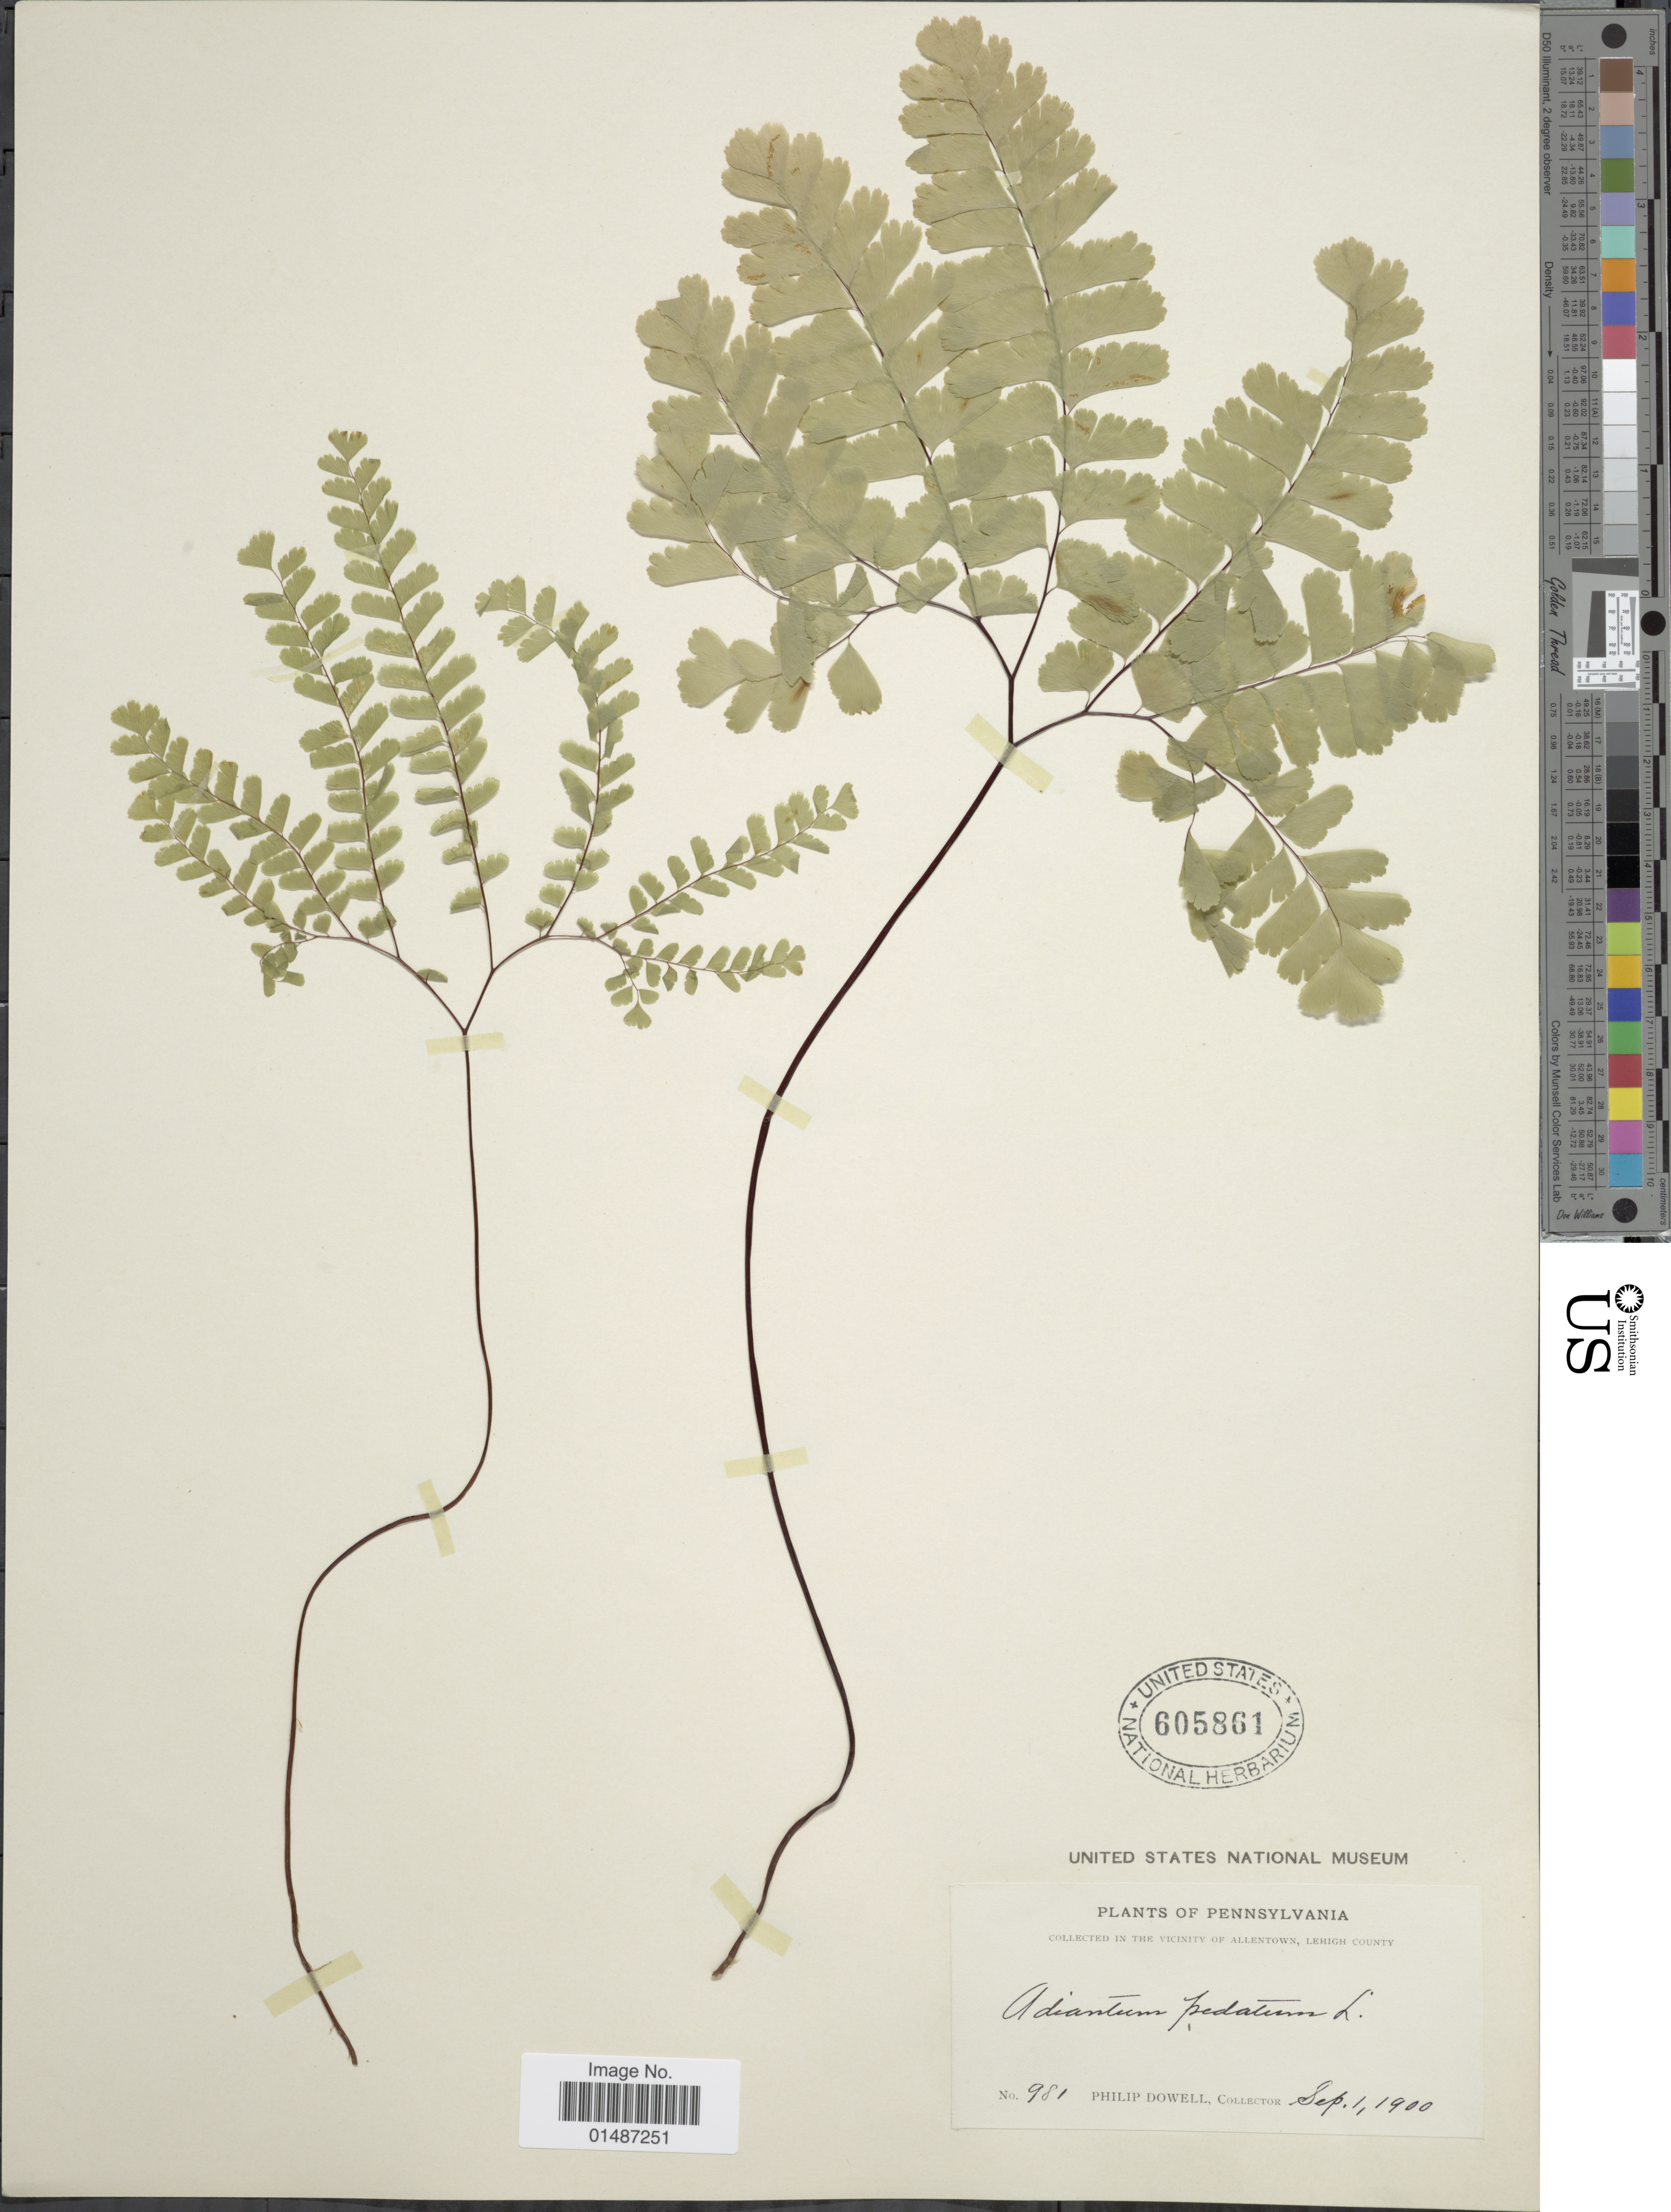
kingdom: Plantae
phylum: Tracheophyta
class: Polypodiopsida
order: Polypodiales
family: Pteridaceae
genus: Adiantum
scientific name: Adiantum pedatum var. pedatum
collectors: P. Dowell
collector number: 981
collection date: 1900-09-01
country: United States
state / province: Pennsylvania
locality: In the Vicinity of allentown, Lehigh County.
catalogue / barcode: US 605861